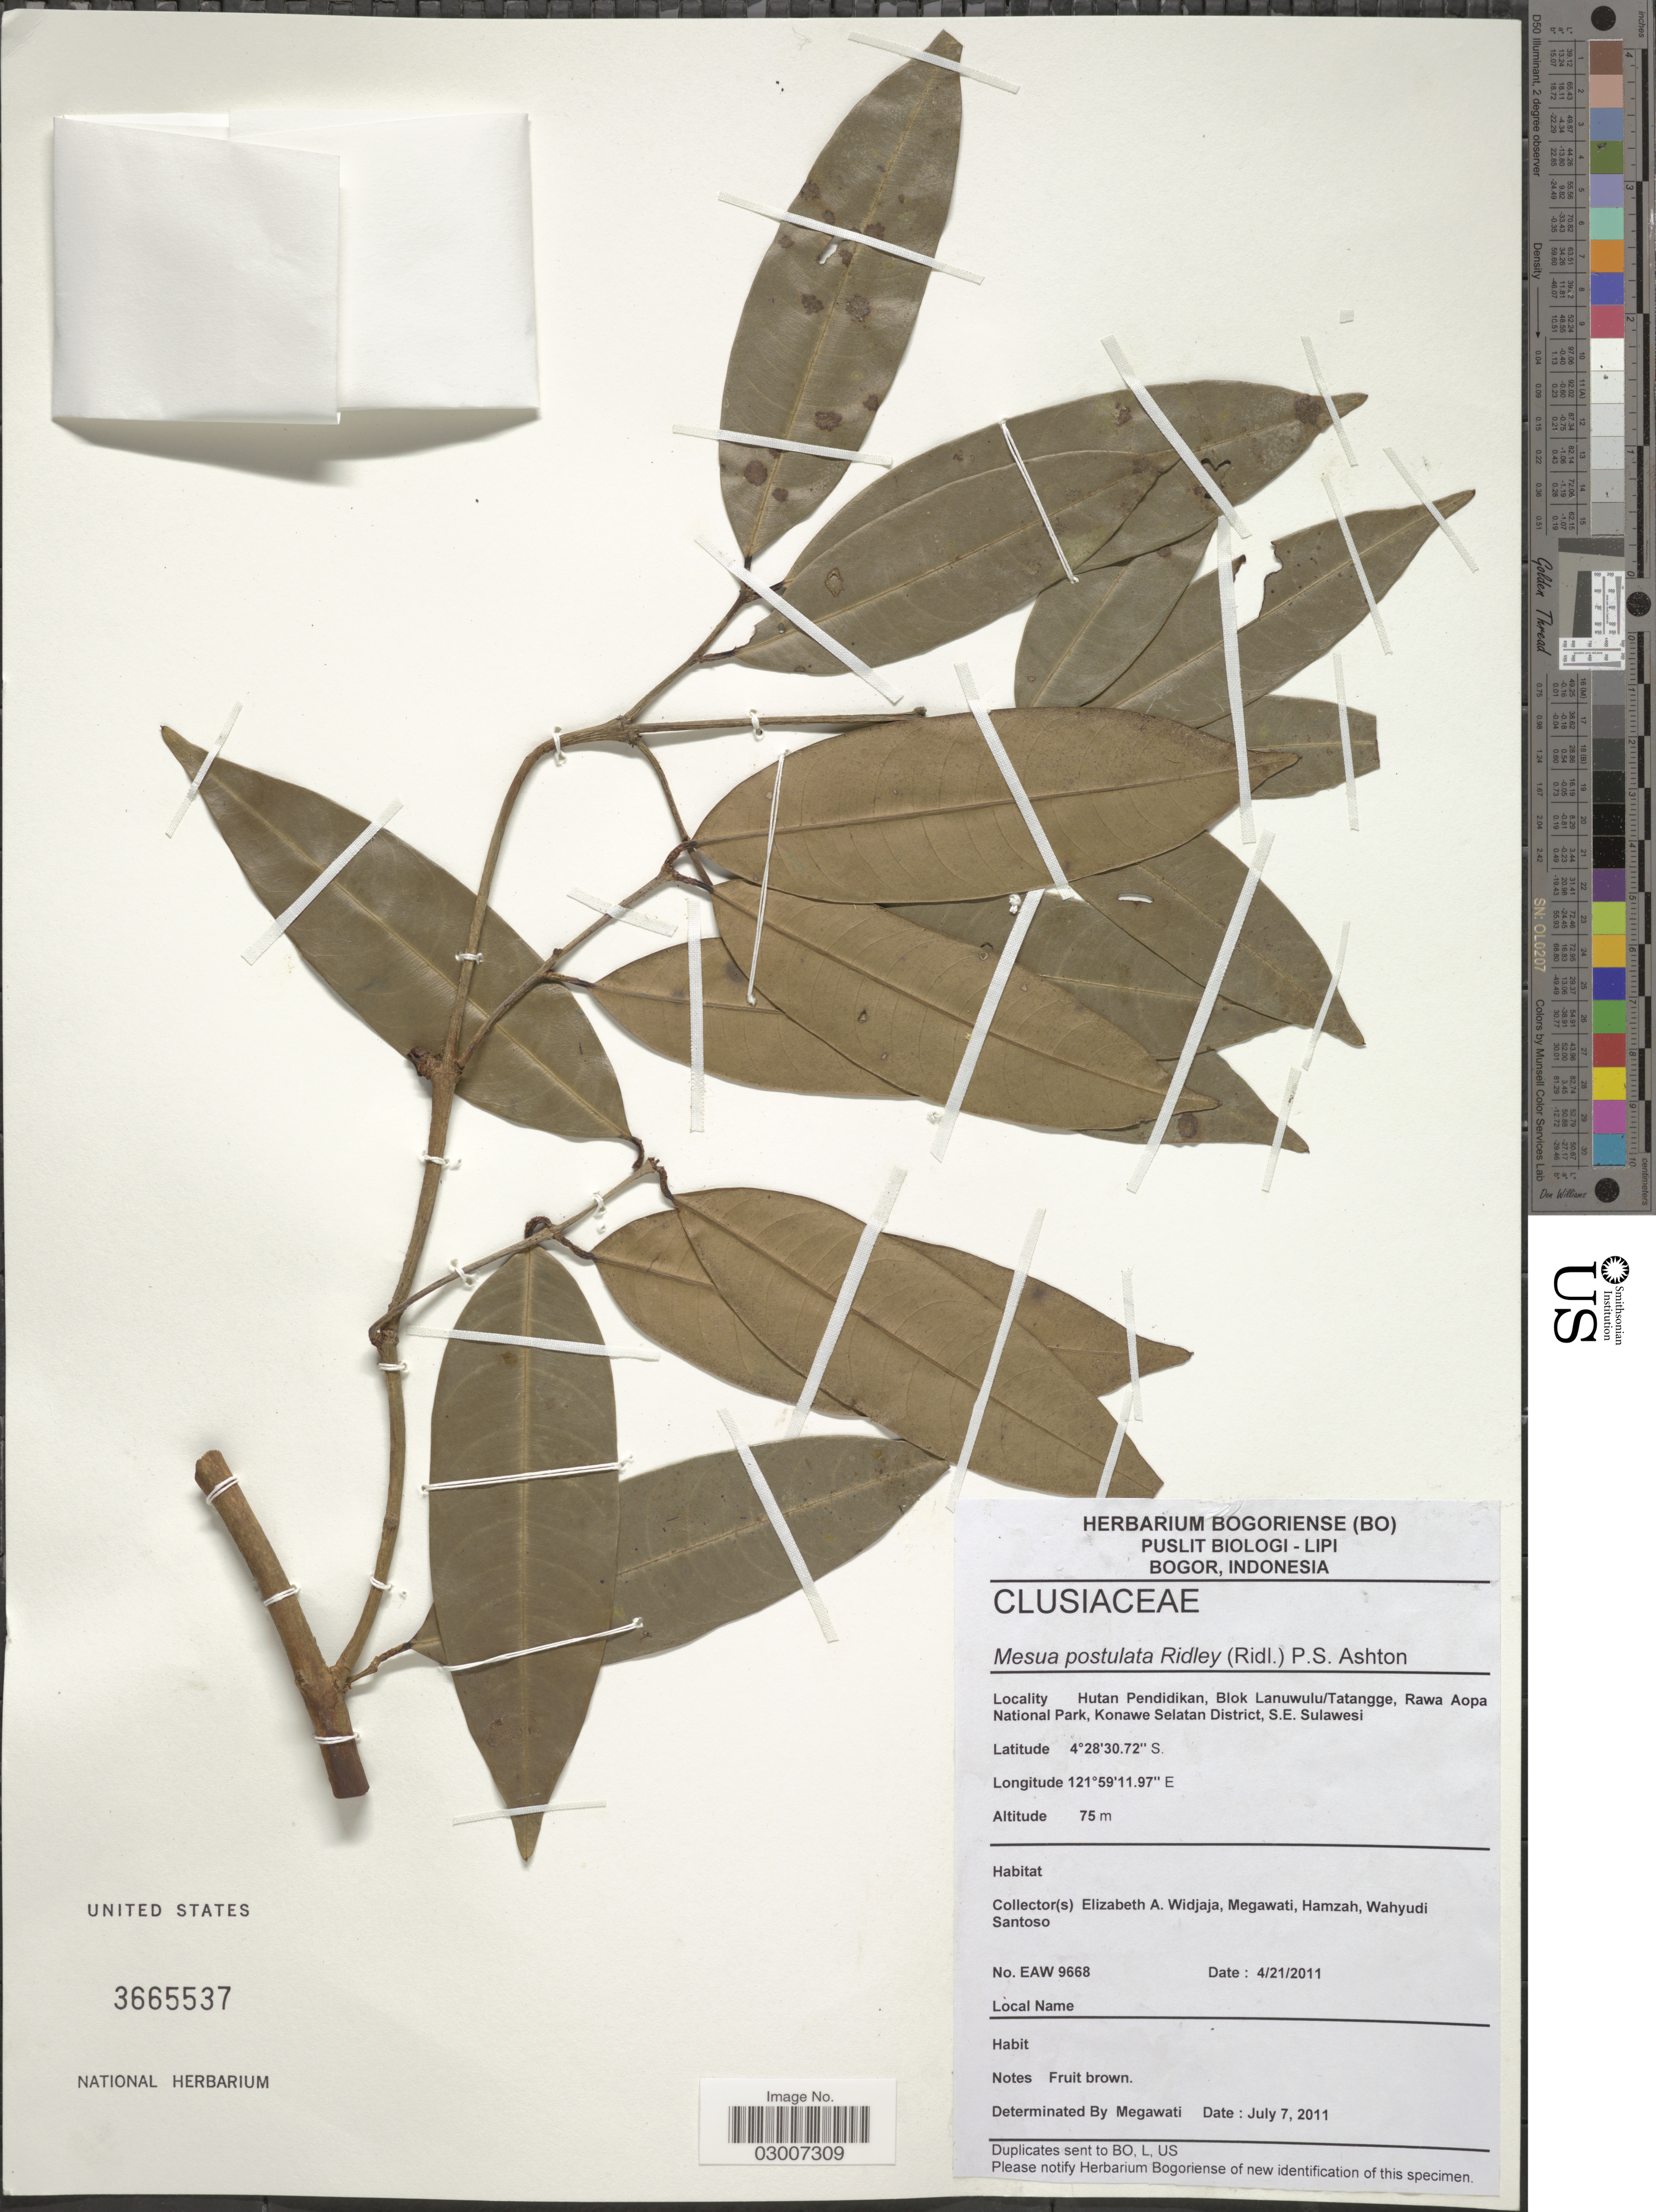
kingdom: Plantae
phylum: Tracheophyta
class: Magnoliopsida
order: Malpighiales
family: Calophyllaceae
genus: Mesua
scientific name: Mesua pustulata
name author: (Ridl.) P.S. Ashton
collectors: E. A. Widjaja, -. Megawati, -. Hamzah & W. Santoso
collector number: EAW9668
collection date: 2011-04-21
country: Indonesia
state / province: Sulawesi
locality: Hutan Pendidikan, Blok Lanuwulu/ Tatangge, Rawa Aopa National Park, Konawe Selatan District, S.E. Sulawesi.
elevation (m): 75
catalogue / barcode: US 3665537